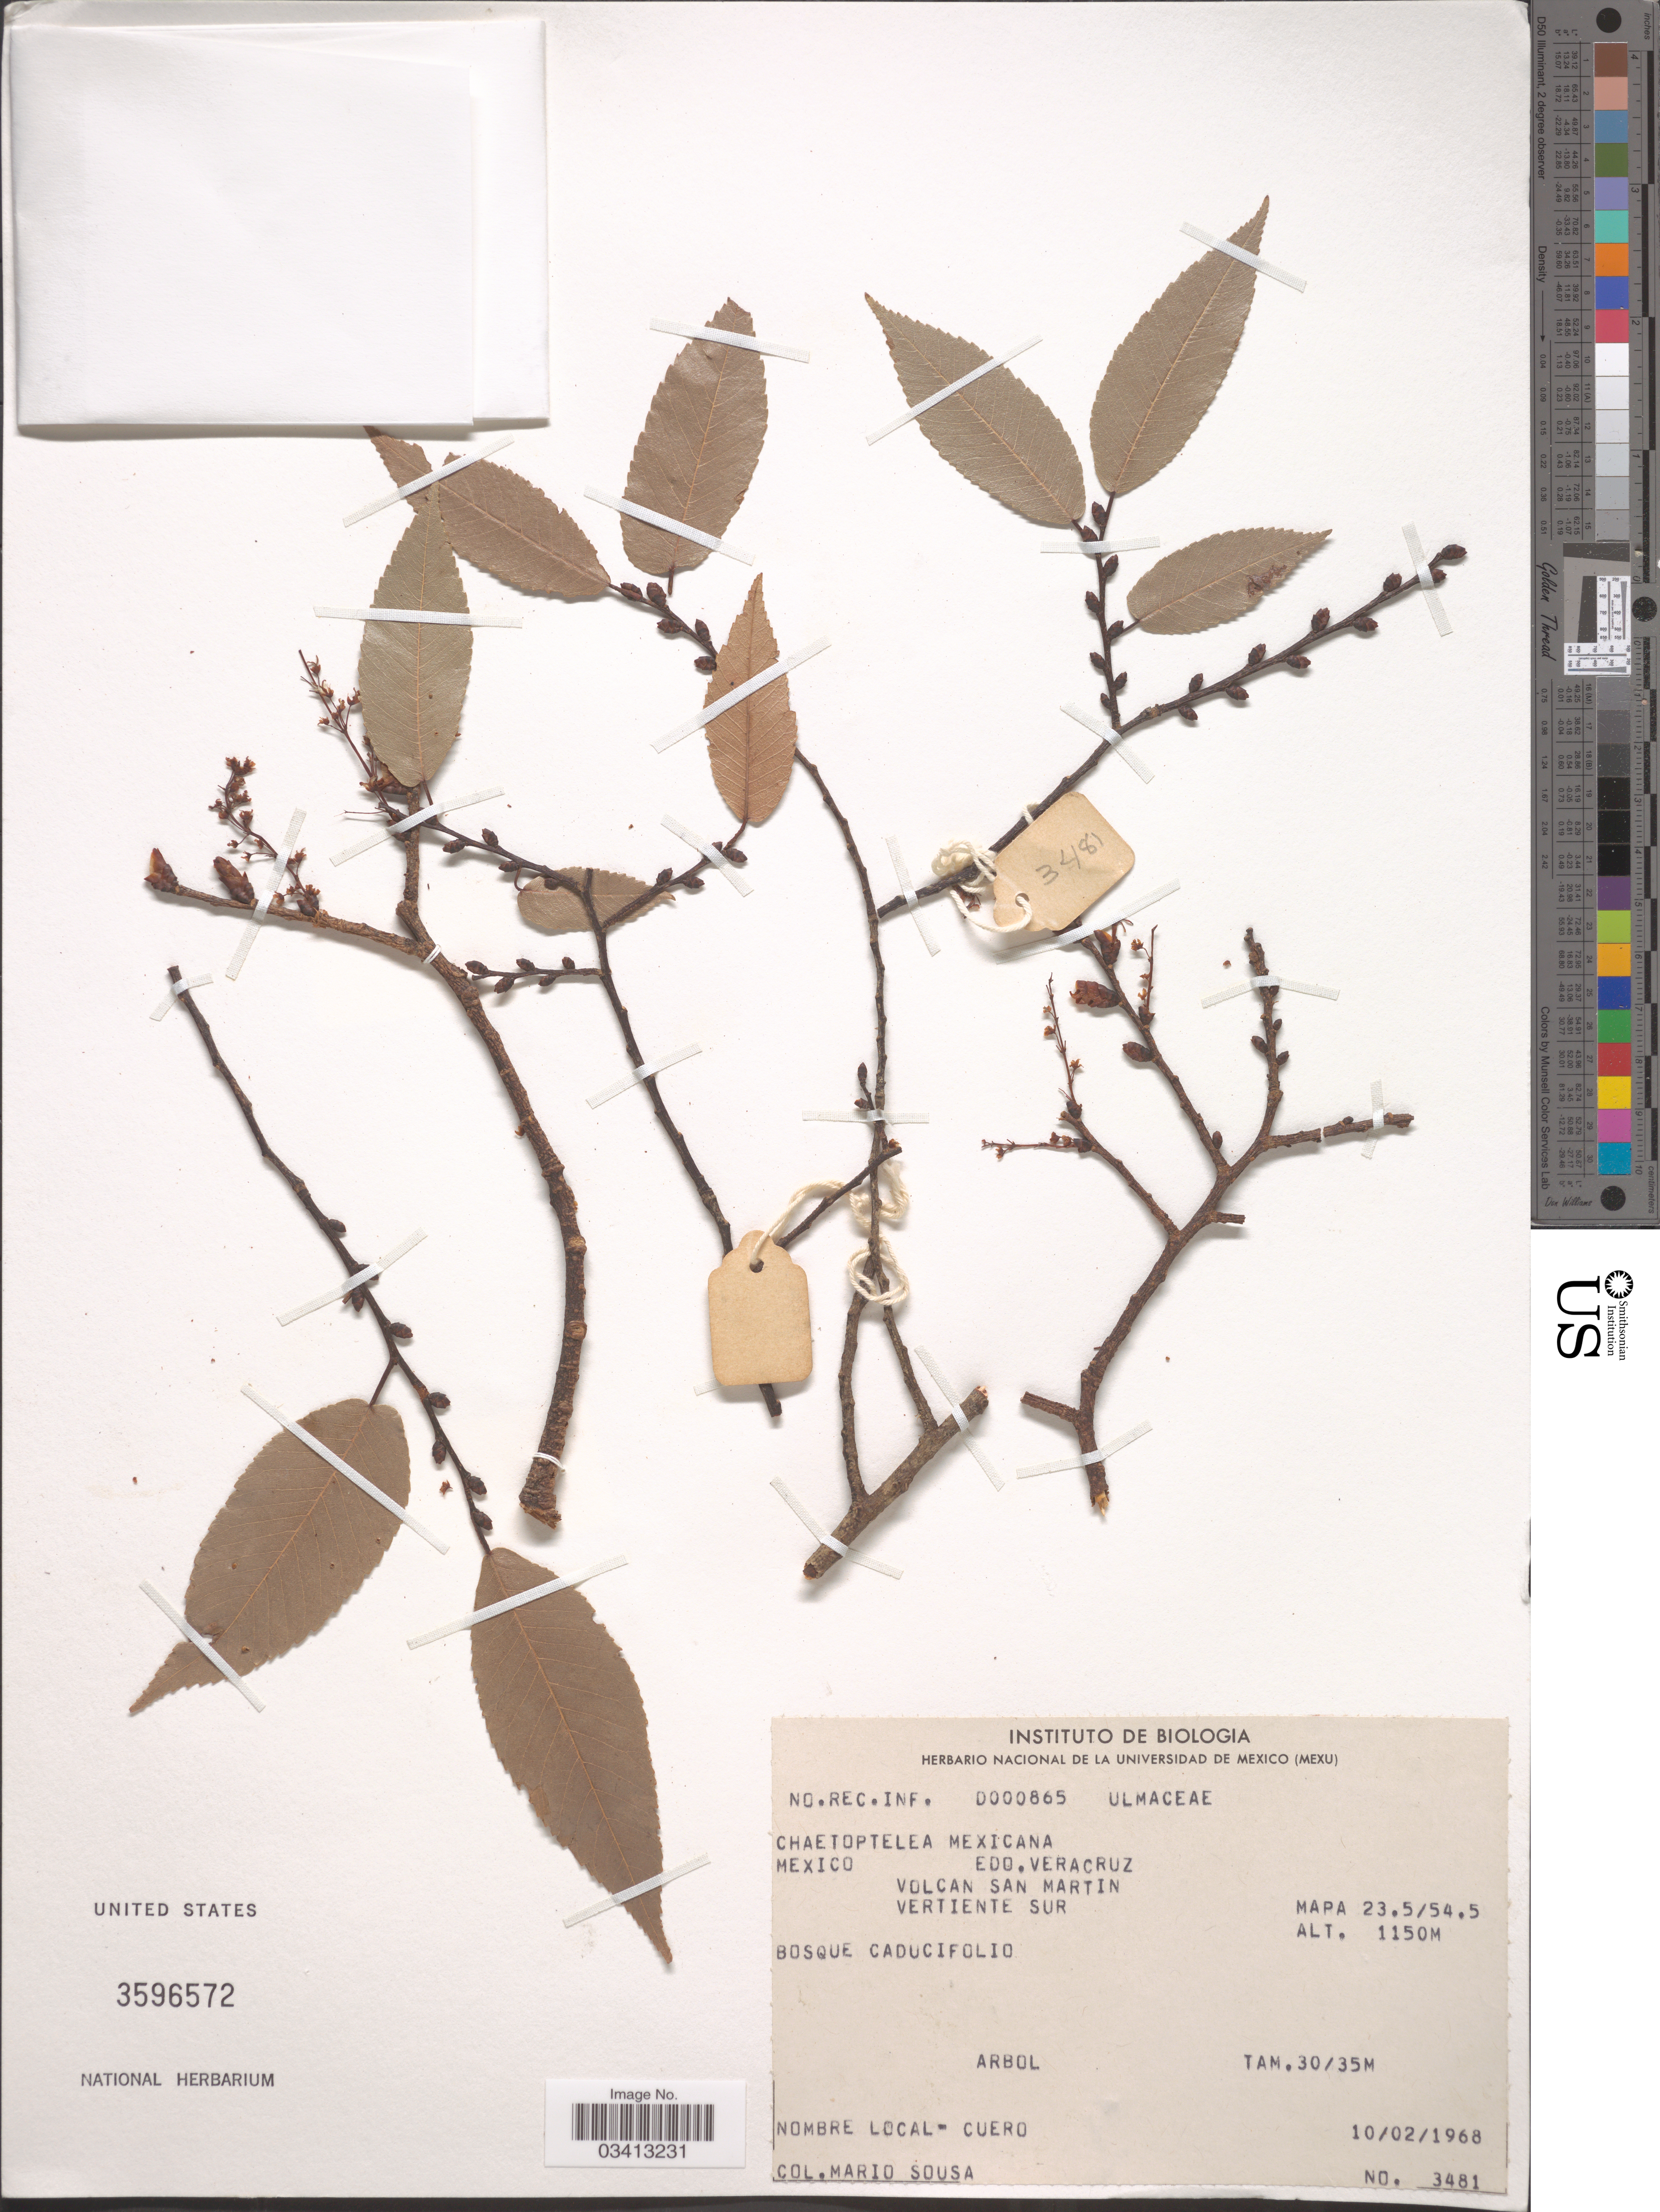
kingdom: Plantae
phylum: Tracheophyta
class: Magnoliopsida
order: Rosales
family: Ulmaceae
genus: Ulmus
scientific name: Ulmus mexicana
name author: (Liebm.) Planch.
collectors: M. Sousa S.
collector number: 3481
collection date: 1968-02-10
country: Mexico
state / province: Veracruz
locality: Edo. Veracruz, Volcan San Martin Vertiente Sur. Mapa 23.5/54.5.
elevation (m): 1150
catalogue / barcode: US 3596572